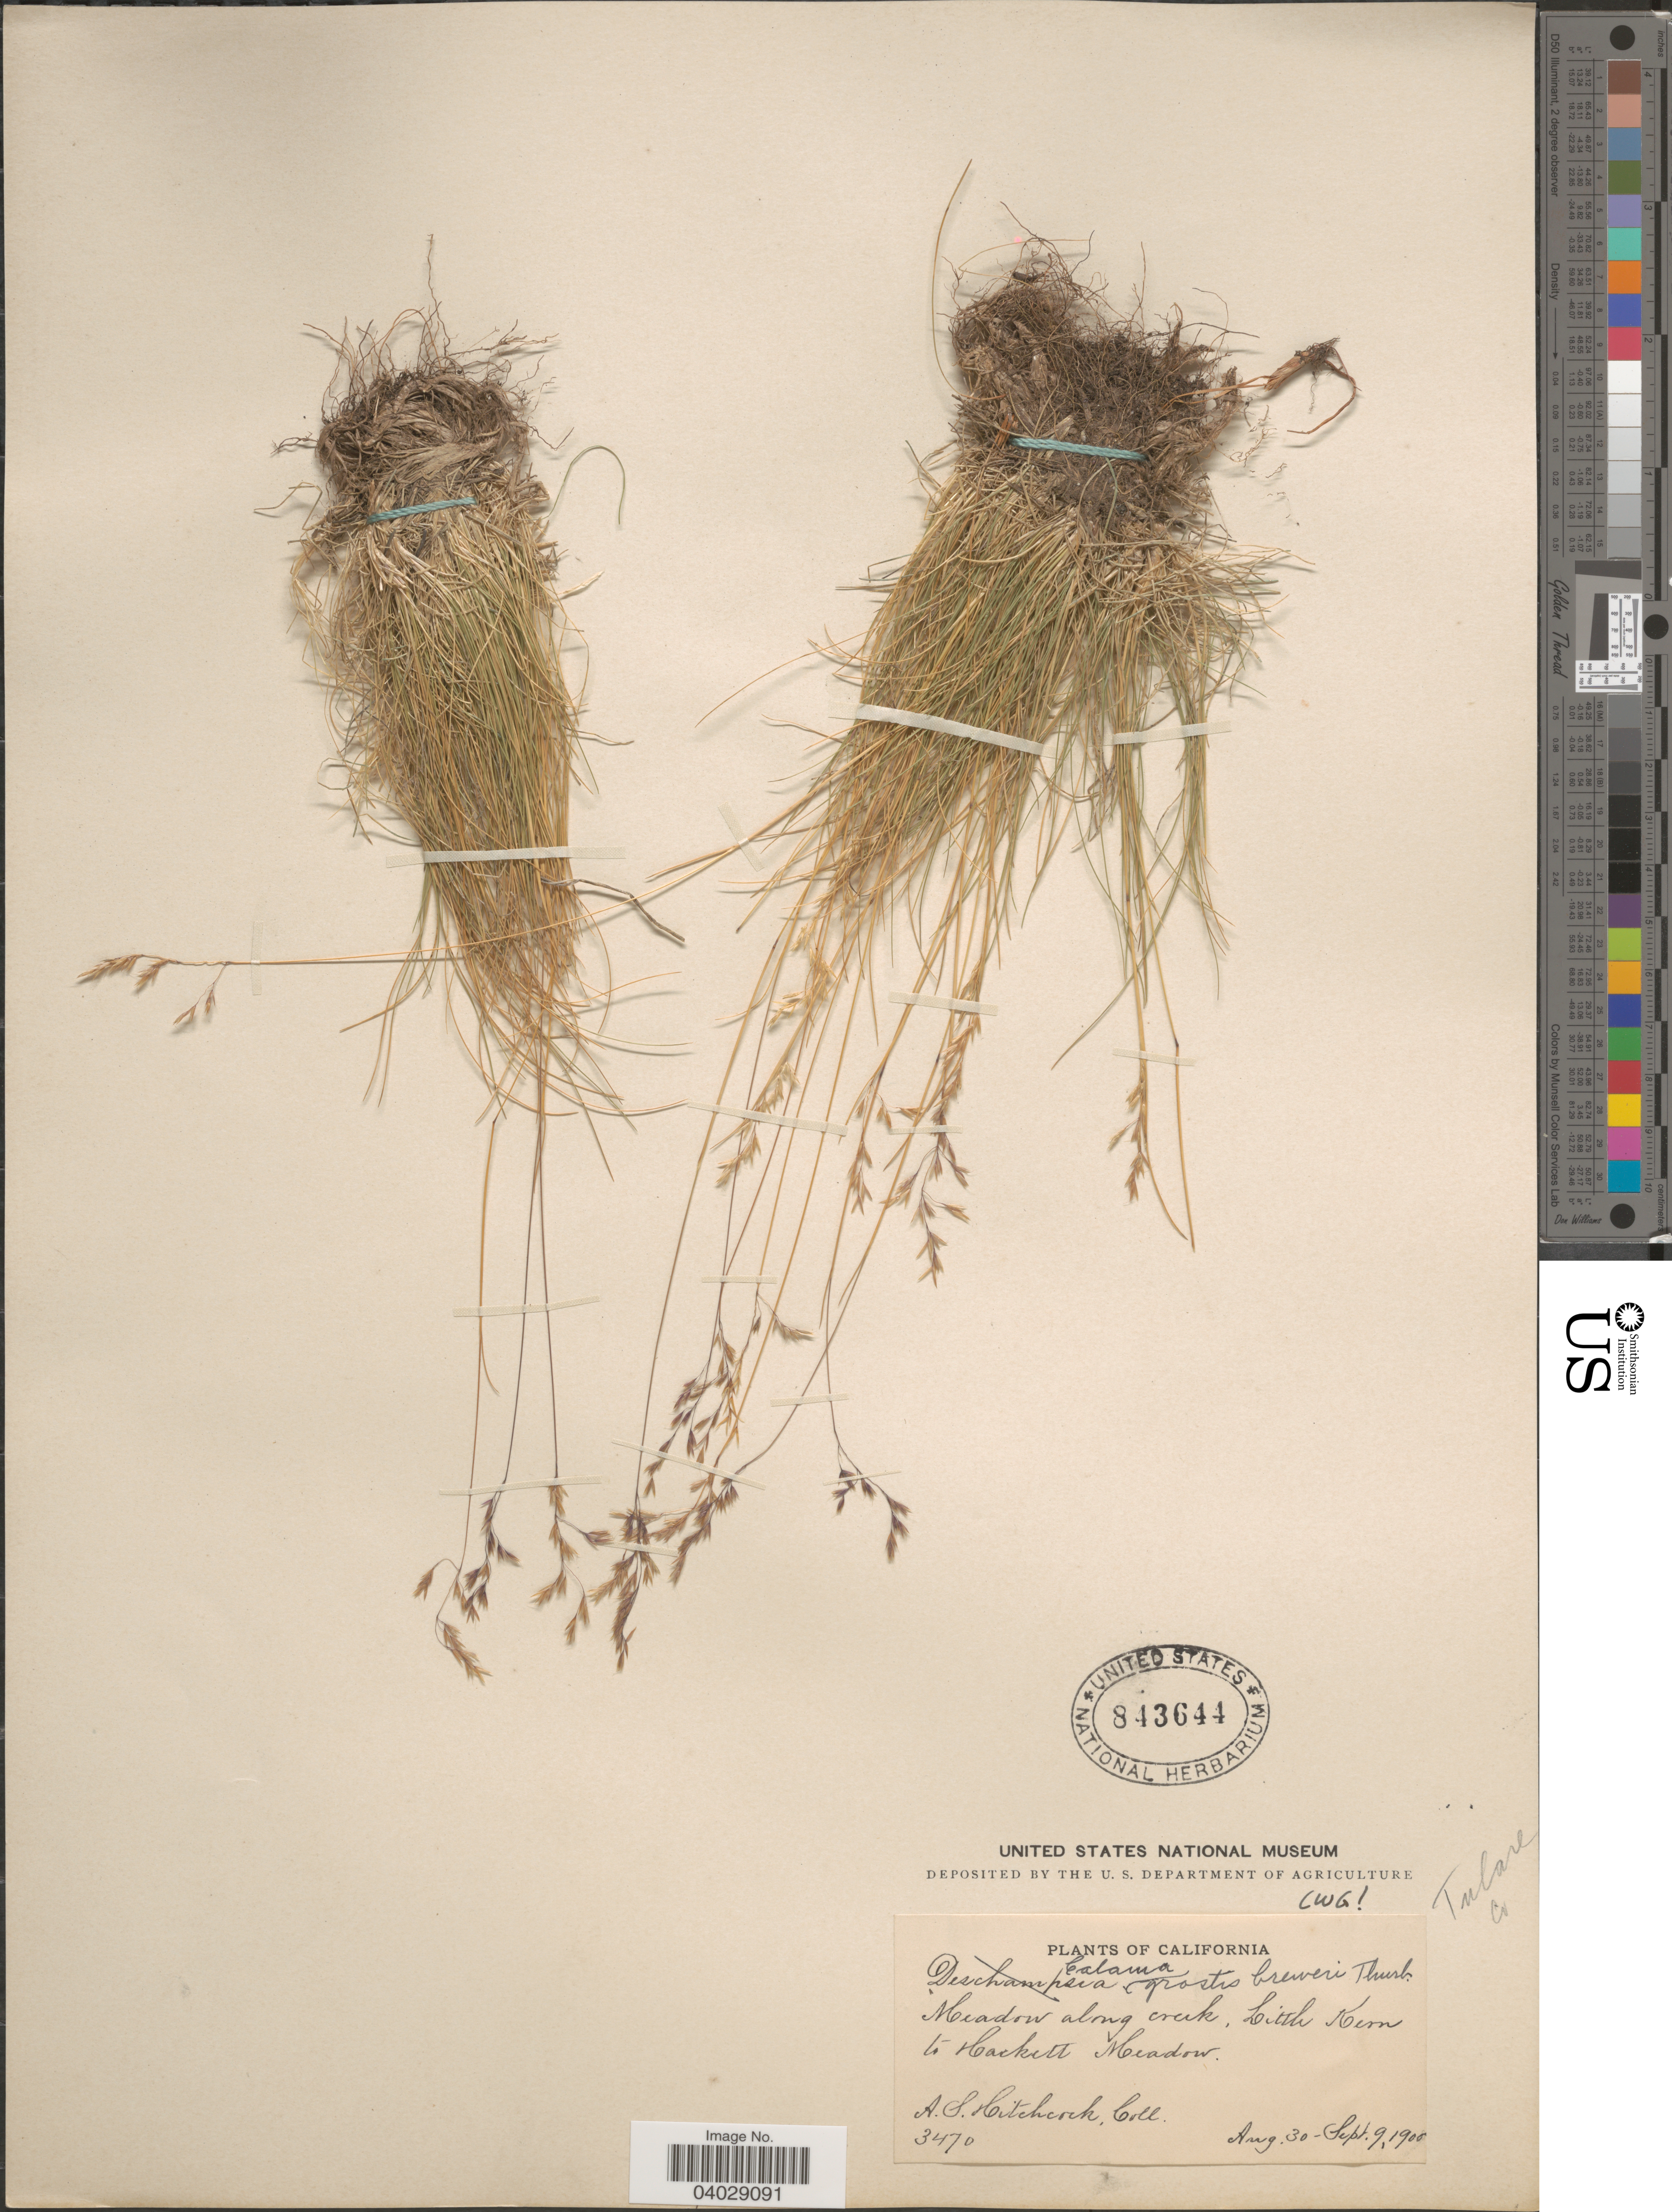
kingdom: Plantae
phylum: Tracheophyta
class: Liliopsida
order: Poales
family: Poaceae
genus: Calamagrostis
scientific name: Calamagrostis muiriana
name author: B.L. Wilson & Sami Gray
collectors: A. S. Hitchcock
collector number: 3470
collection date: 1906-08-30/1906-09-09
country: United States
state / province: California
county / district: Tulare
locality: Tulare Co. Meadow along creek, Little Kern to Hackett Meadow.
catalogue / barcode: US 843644